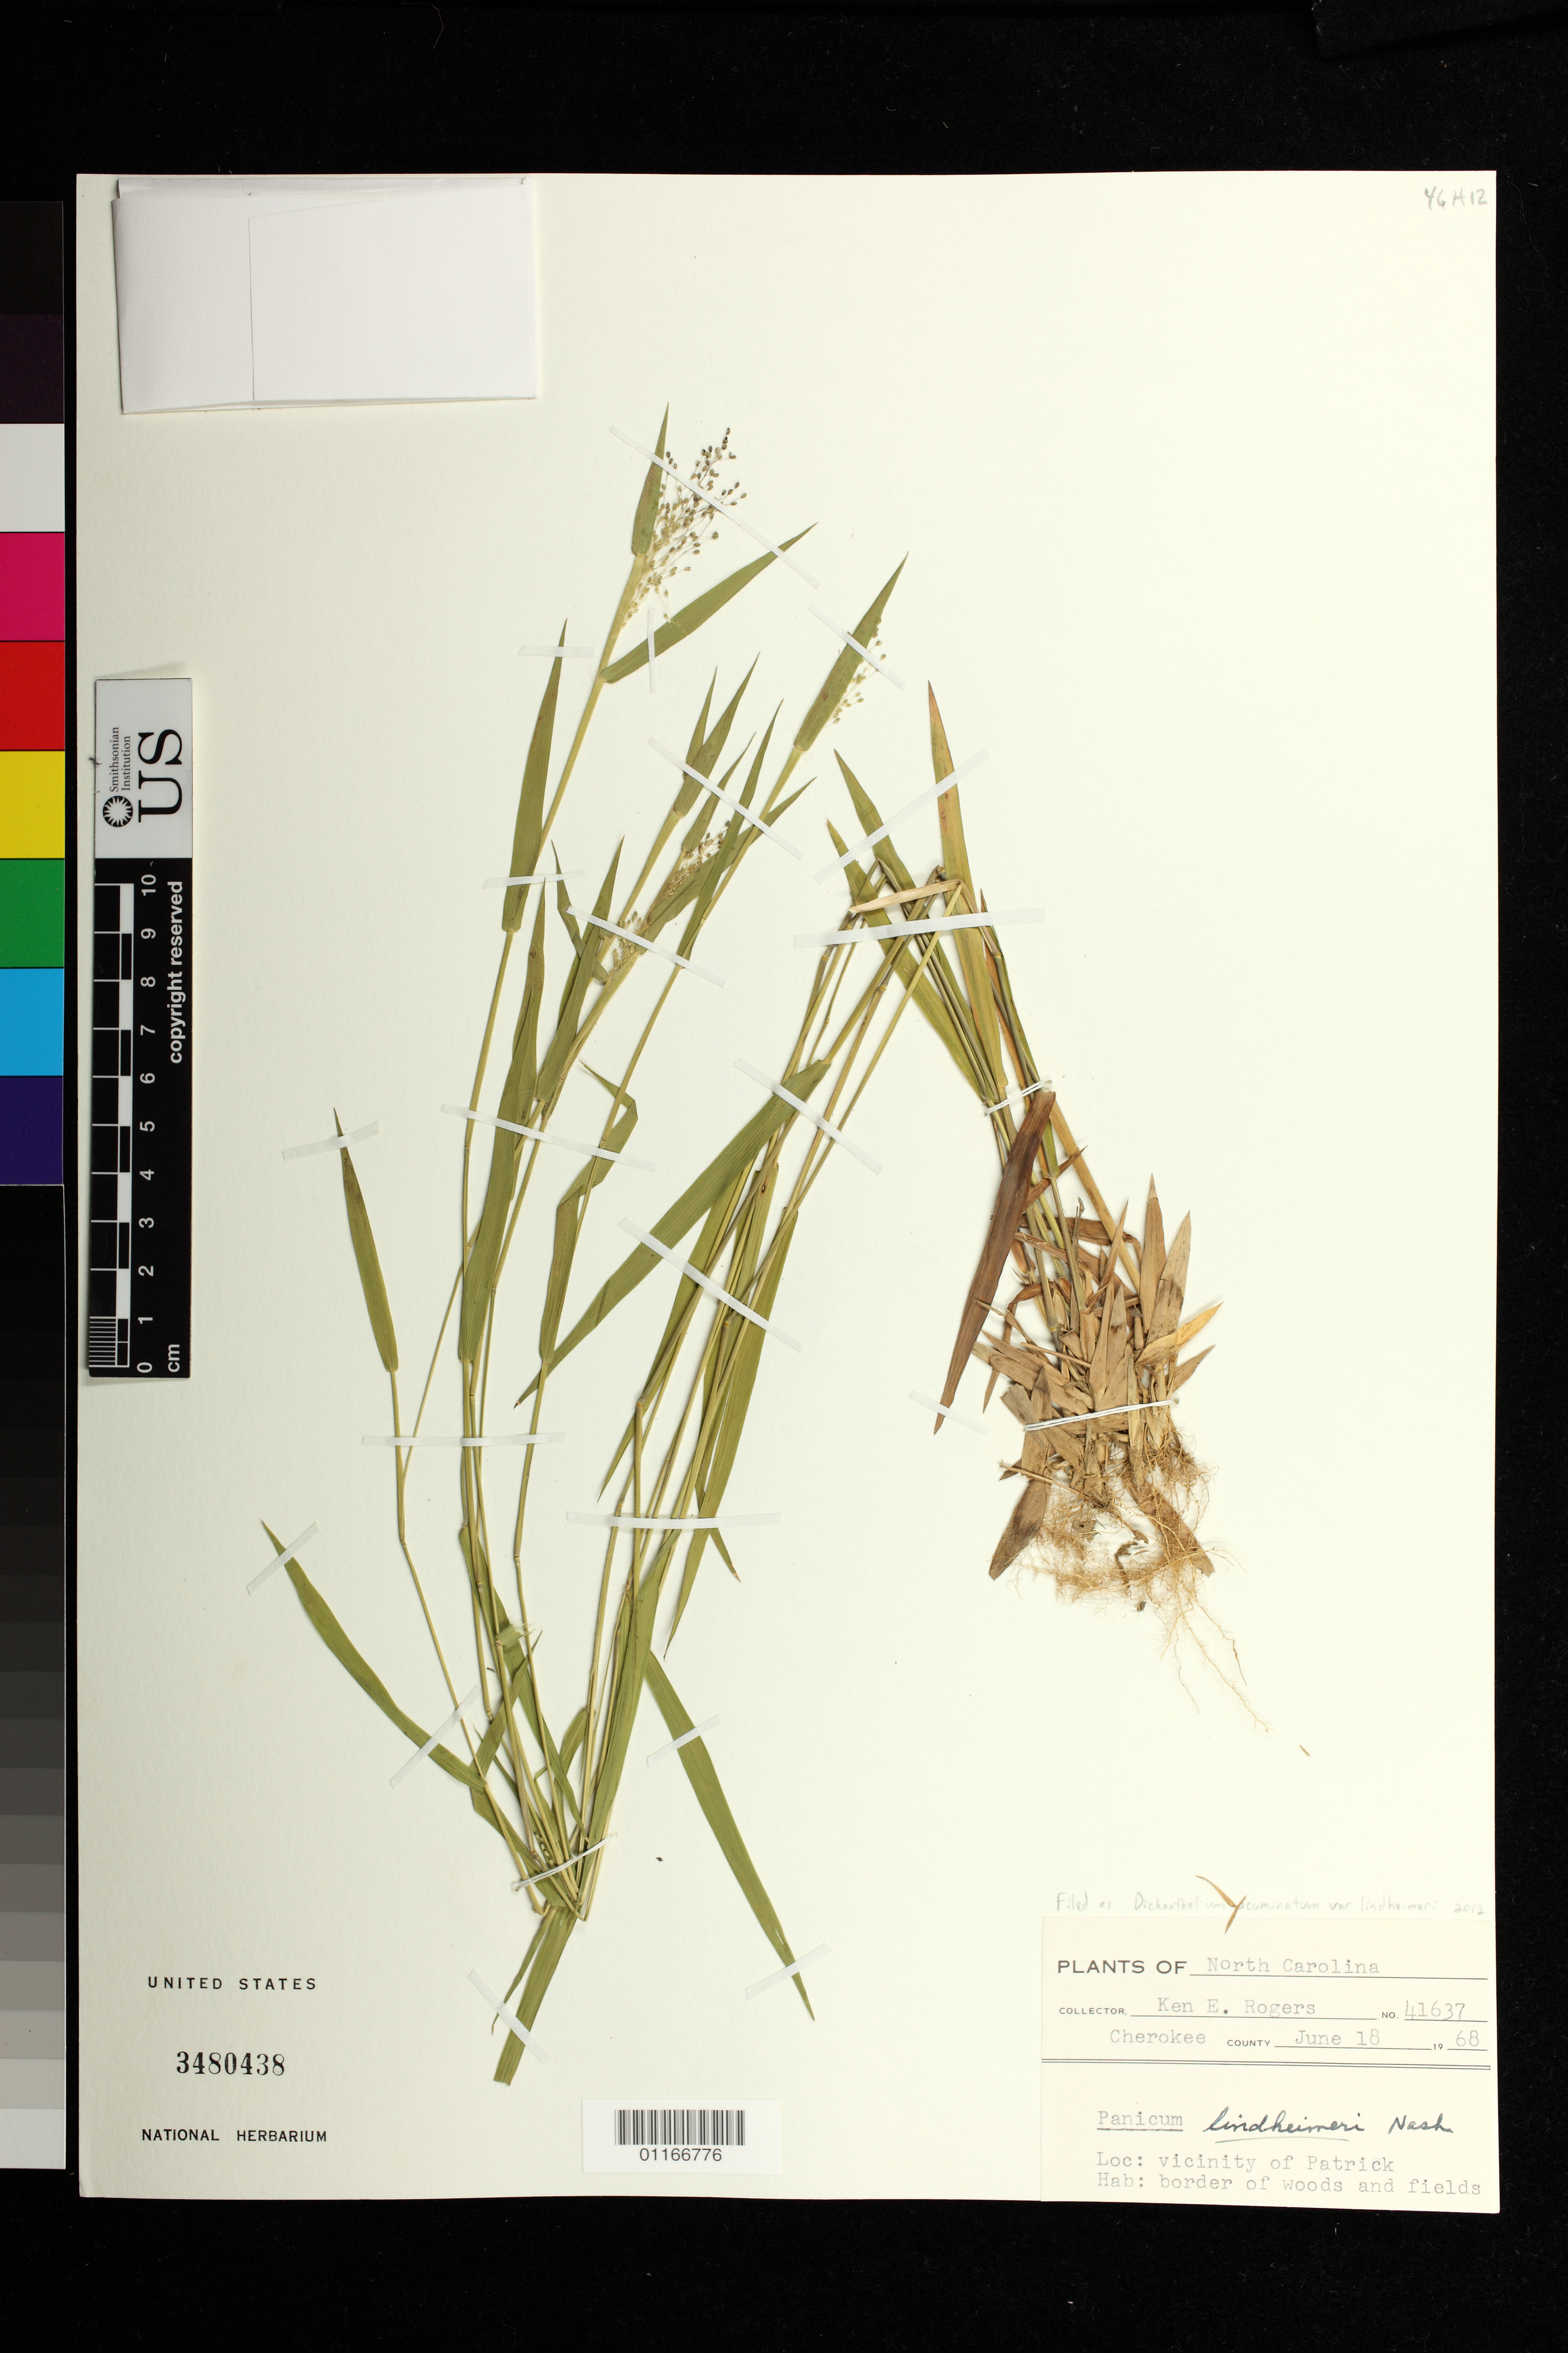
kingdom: Plantae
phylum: Tracheophyta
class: Liliopsida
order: Poales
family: Poaceae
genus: Dichanthelium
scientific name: Dichanthelium acuminatum var. lindheimeri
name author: (Nash) Gould & C.A. Clark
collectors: K. Rogers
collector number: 41637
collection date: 1968-06-18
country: United States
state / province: North Carolina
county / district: Cherokee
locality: Vicinity of Patrick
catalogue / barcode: US 3480438